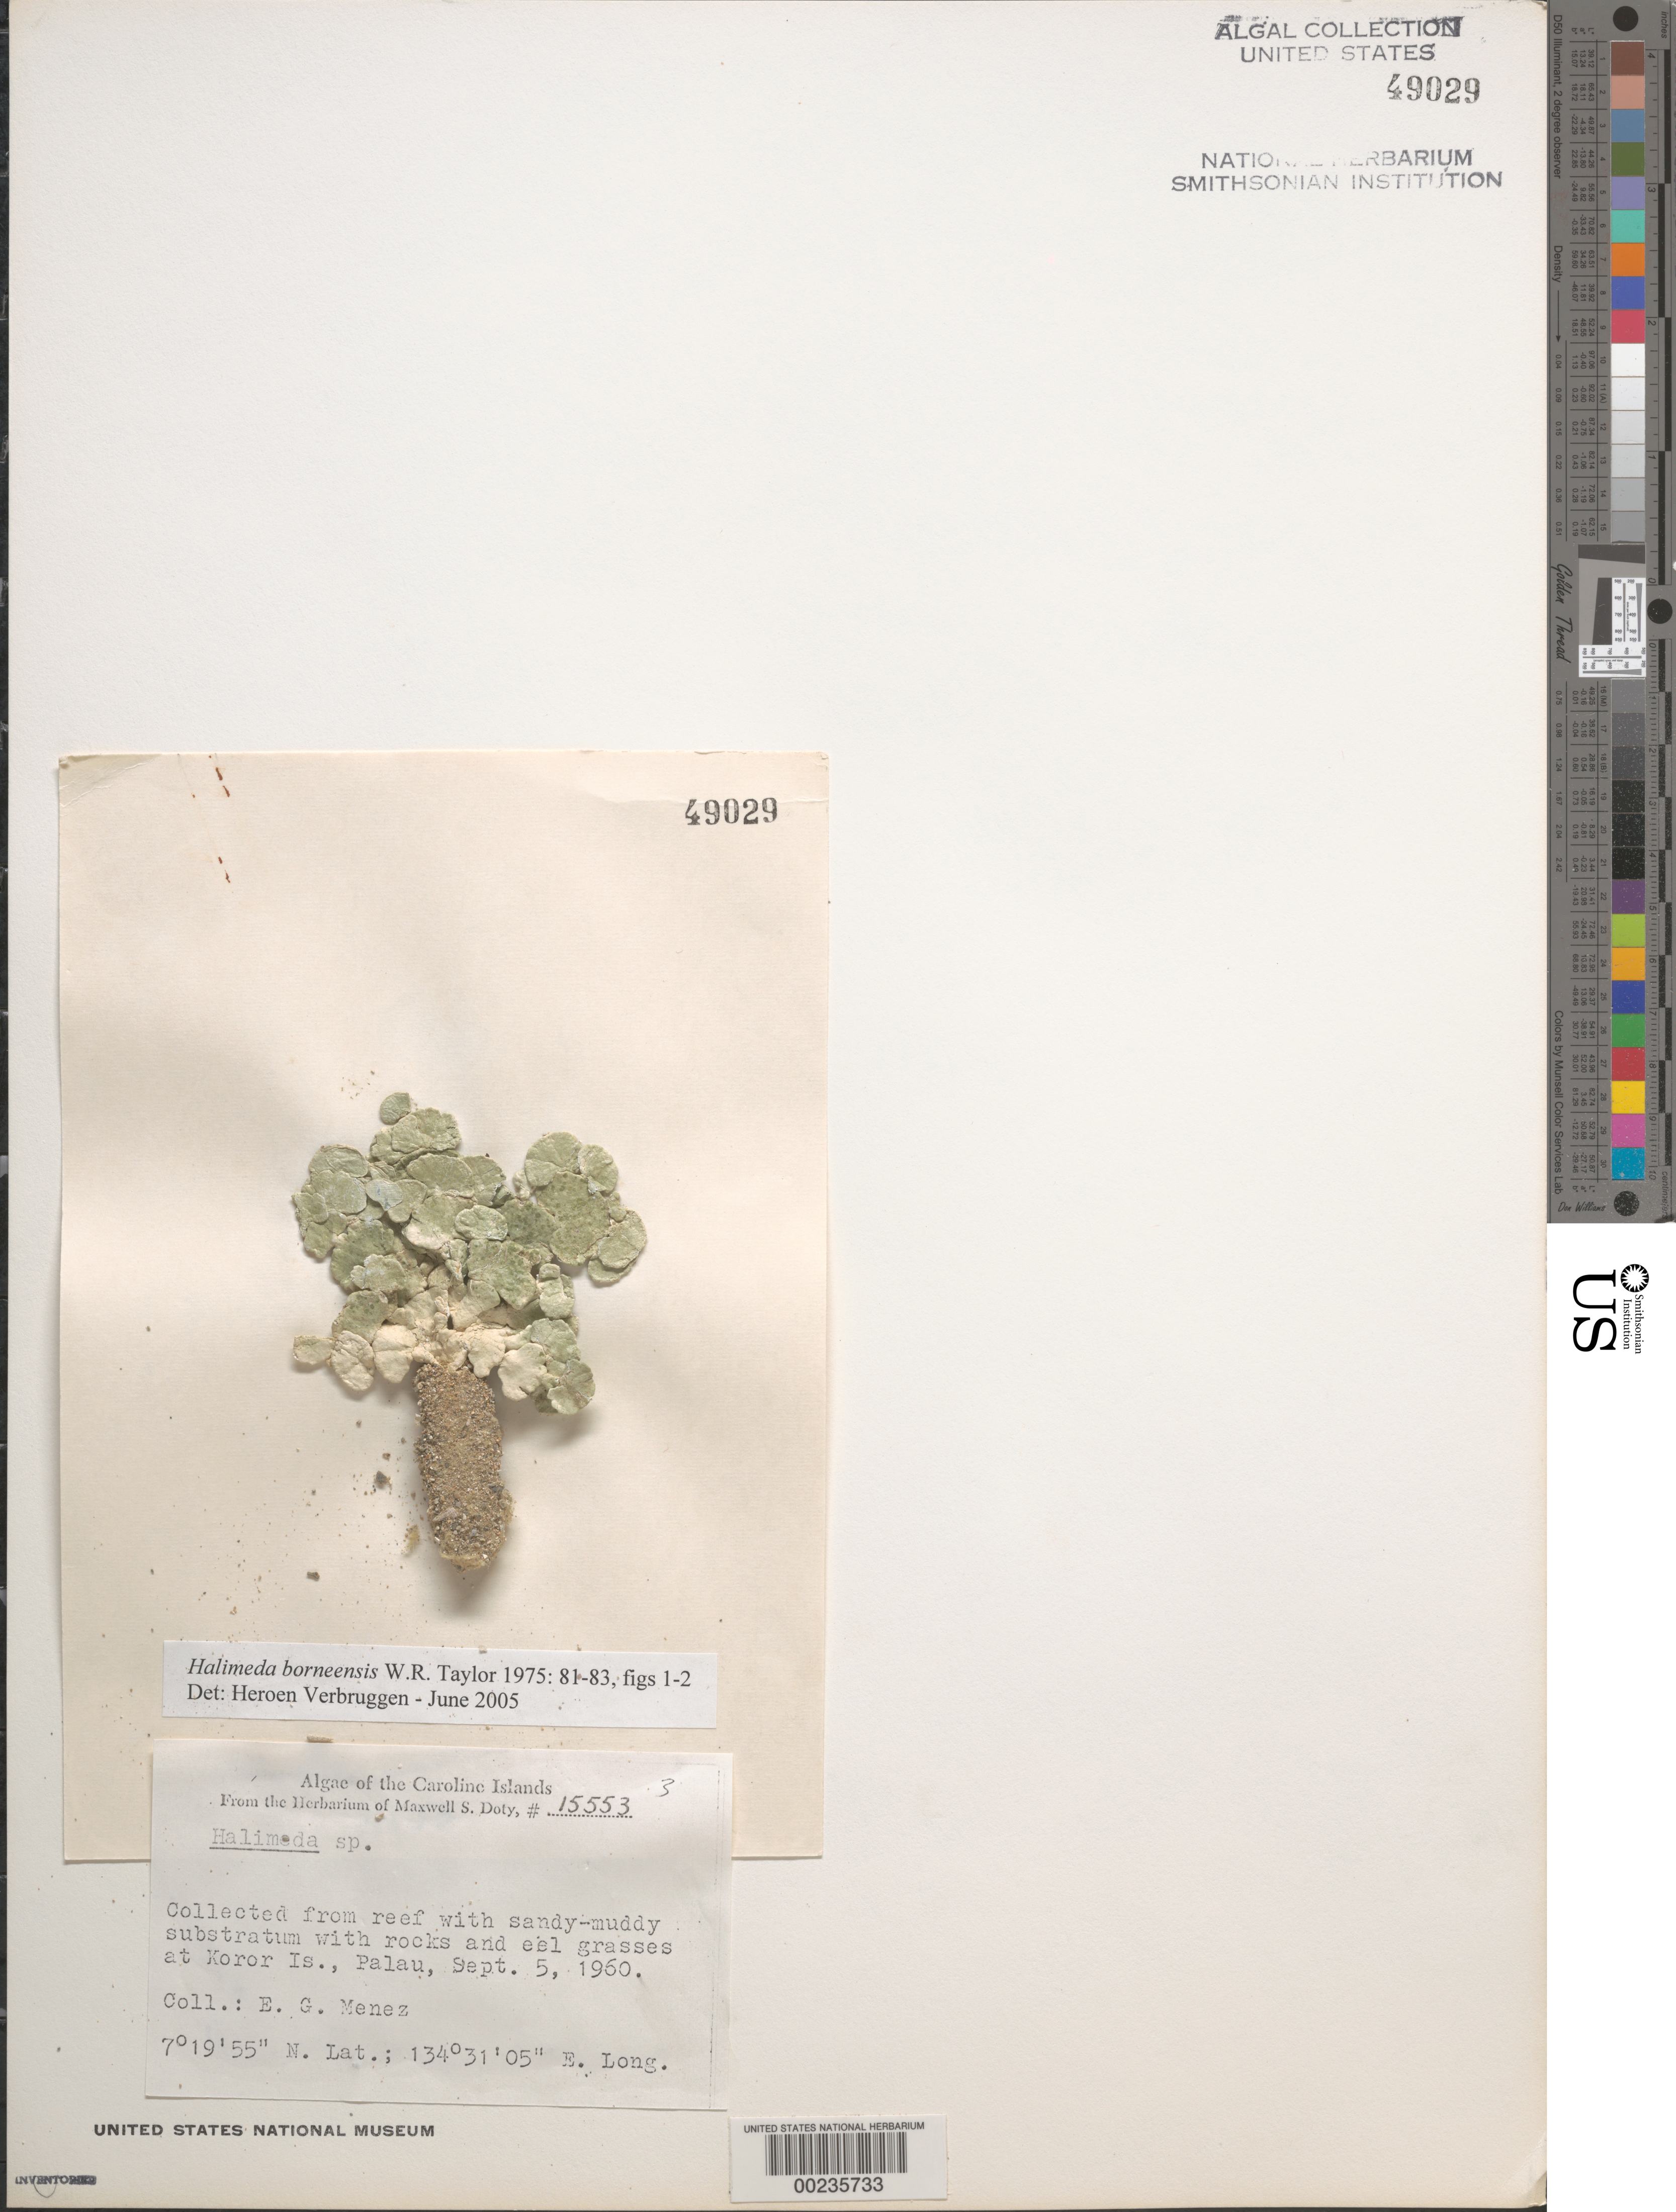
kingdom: Plantae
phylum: Chlorophyta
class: Ulvophyceae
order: Bryopsidales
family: Halimedaceae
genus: Halimeda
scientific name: Halimeda borneensis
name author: W.R. Taylor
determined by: Verbruggen, H.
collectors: Meñez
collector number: MSD 15553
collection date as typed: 05 Sep 1960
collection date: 1960-09-05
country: Palau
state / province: Koror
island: Oreor (Koror)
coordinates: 7 19' 55" N, 134 31' 05" E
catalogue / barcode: US 49029